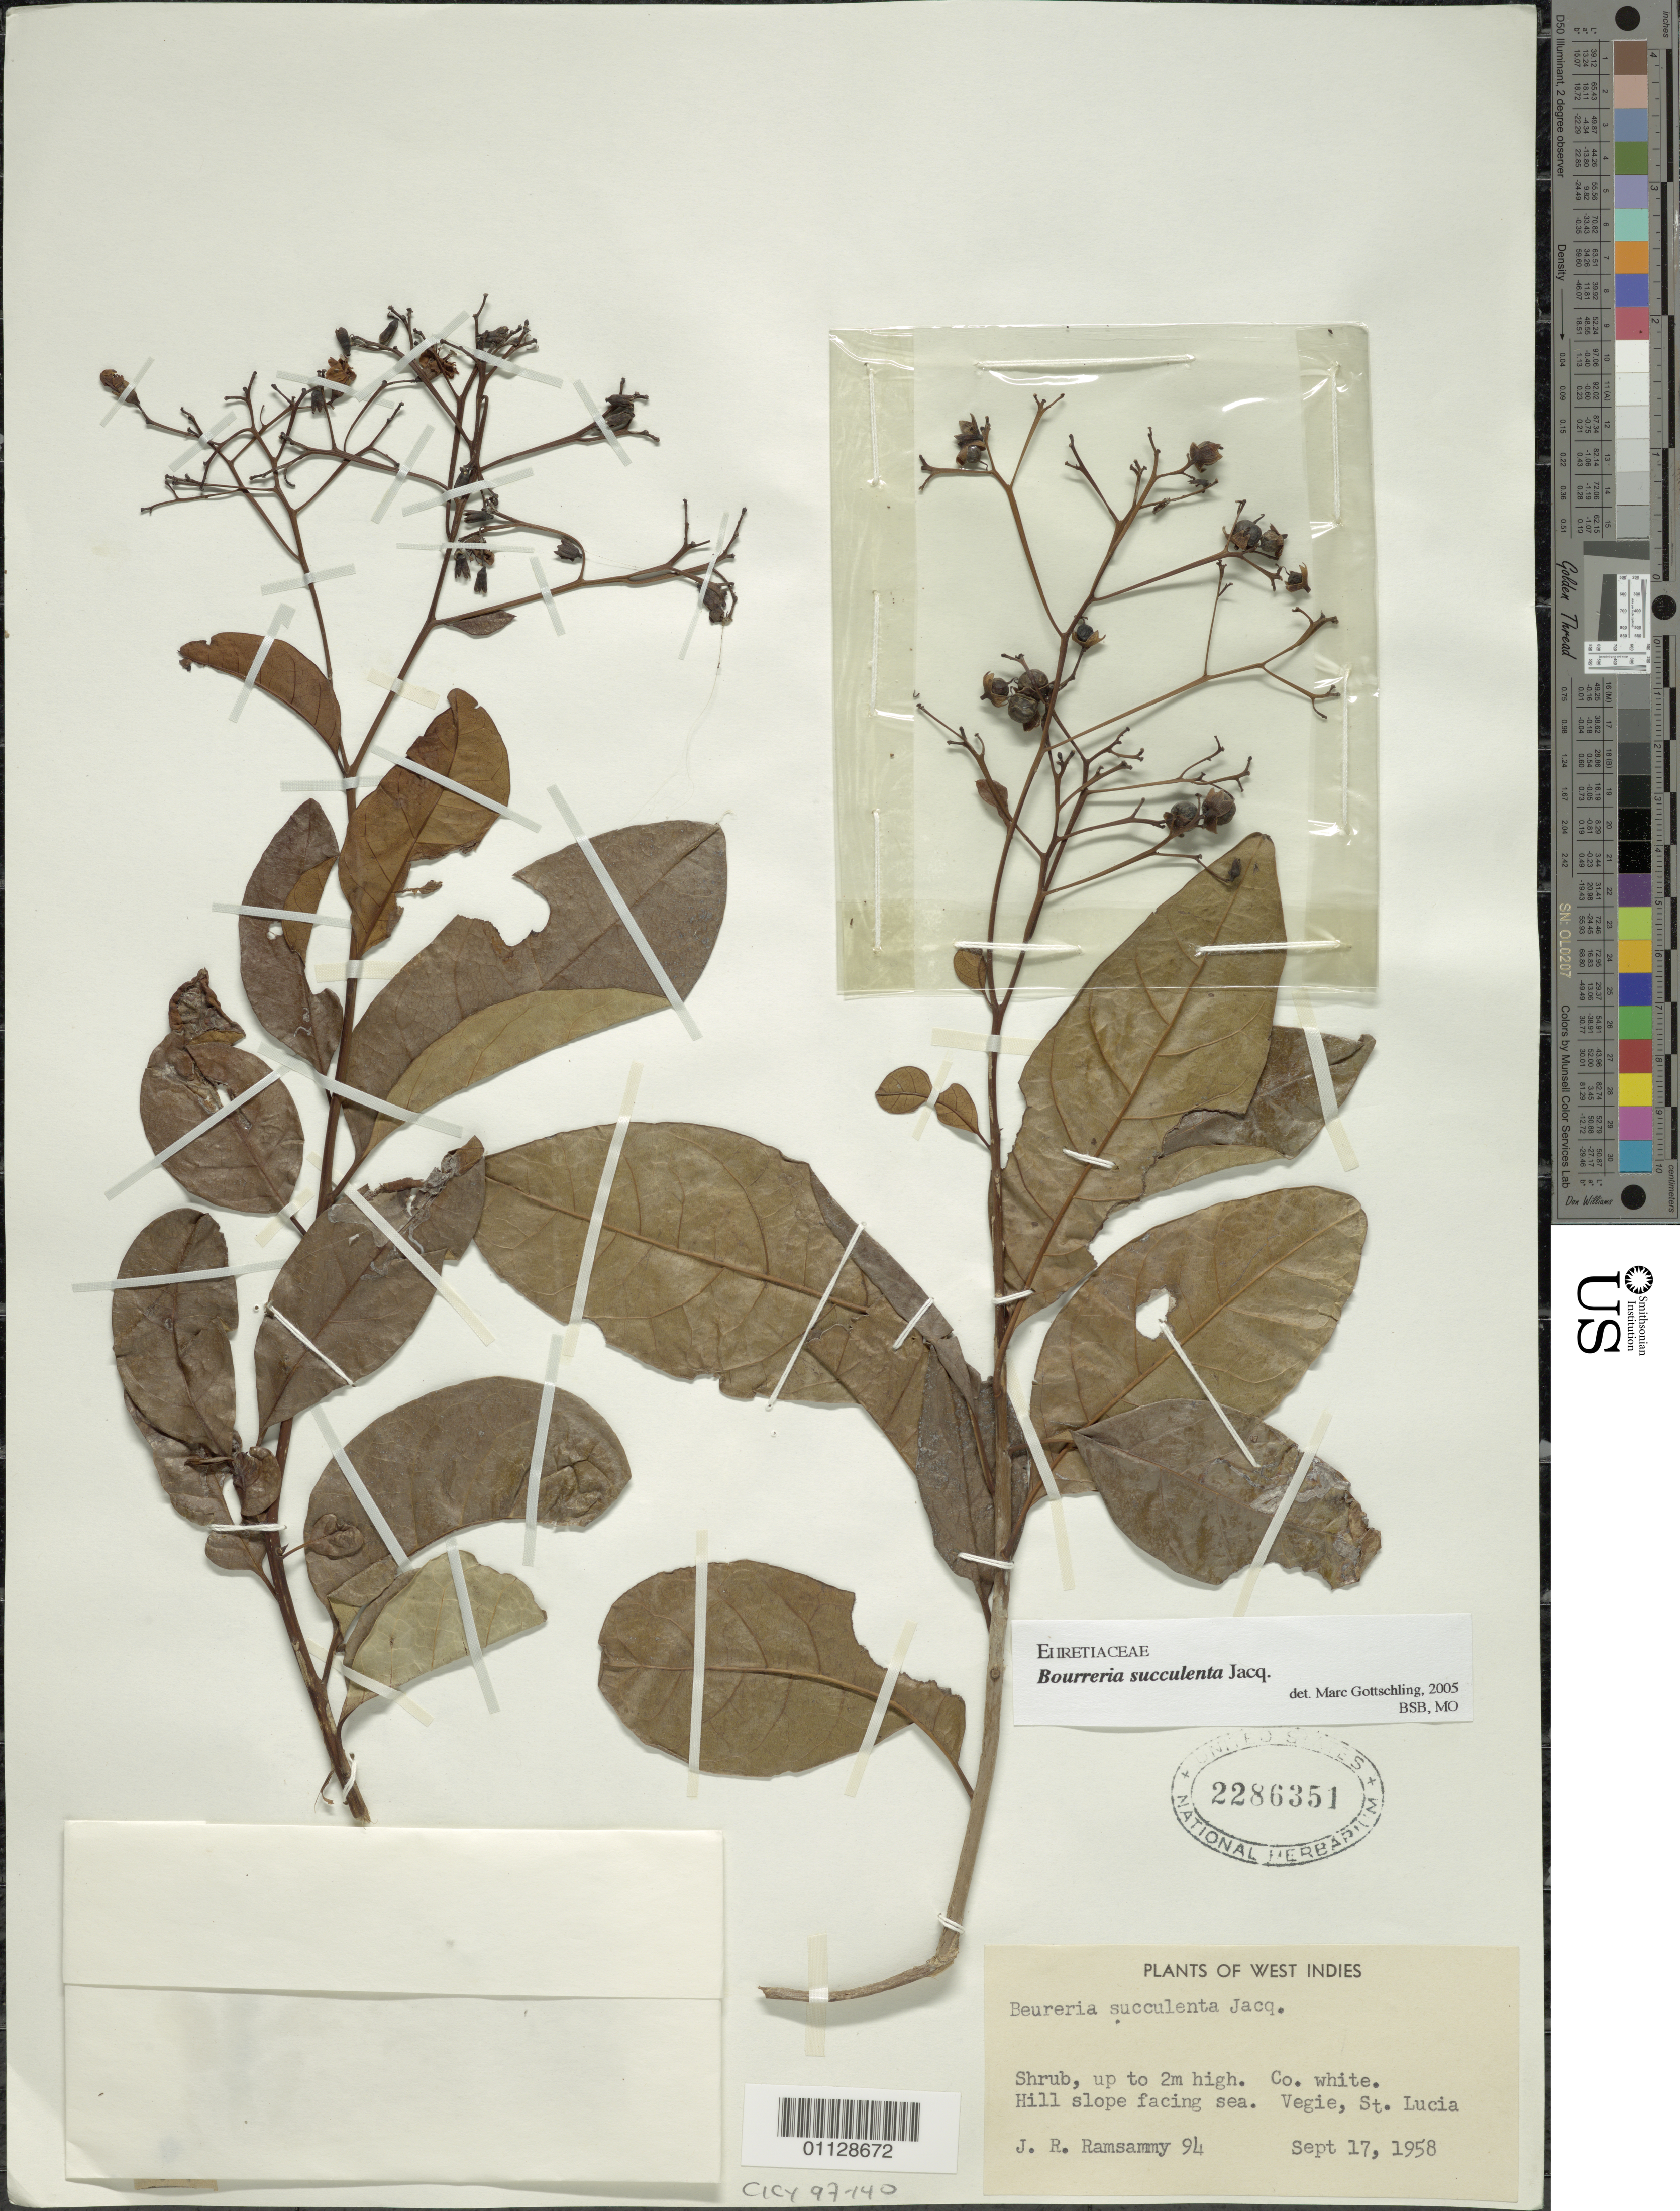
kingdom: Plantae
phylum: Tracheophyta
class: Magnoliopsida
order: Boraginales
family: Ehretiaceae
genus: Bourreria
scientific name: Bourreria succulenta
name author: Jacq.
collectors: J. Ramsammy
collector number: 94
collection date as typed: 17 Sep 1958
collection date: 1958-09-17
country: St. Lucia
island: St. Lucia I.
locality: Vegie: Hill slope facing sea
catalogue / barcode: US 2286351